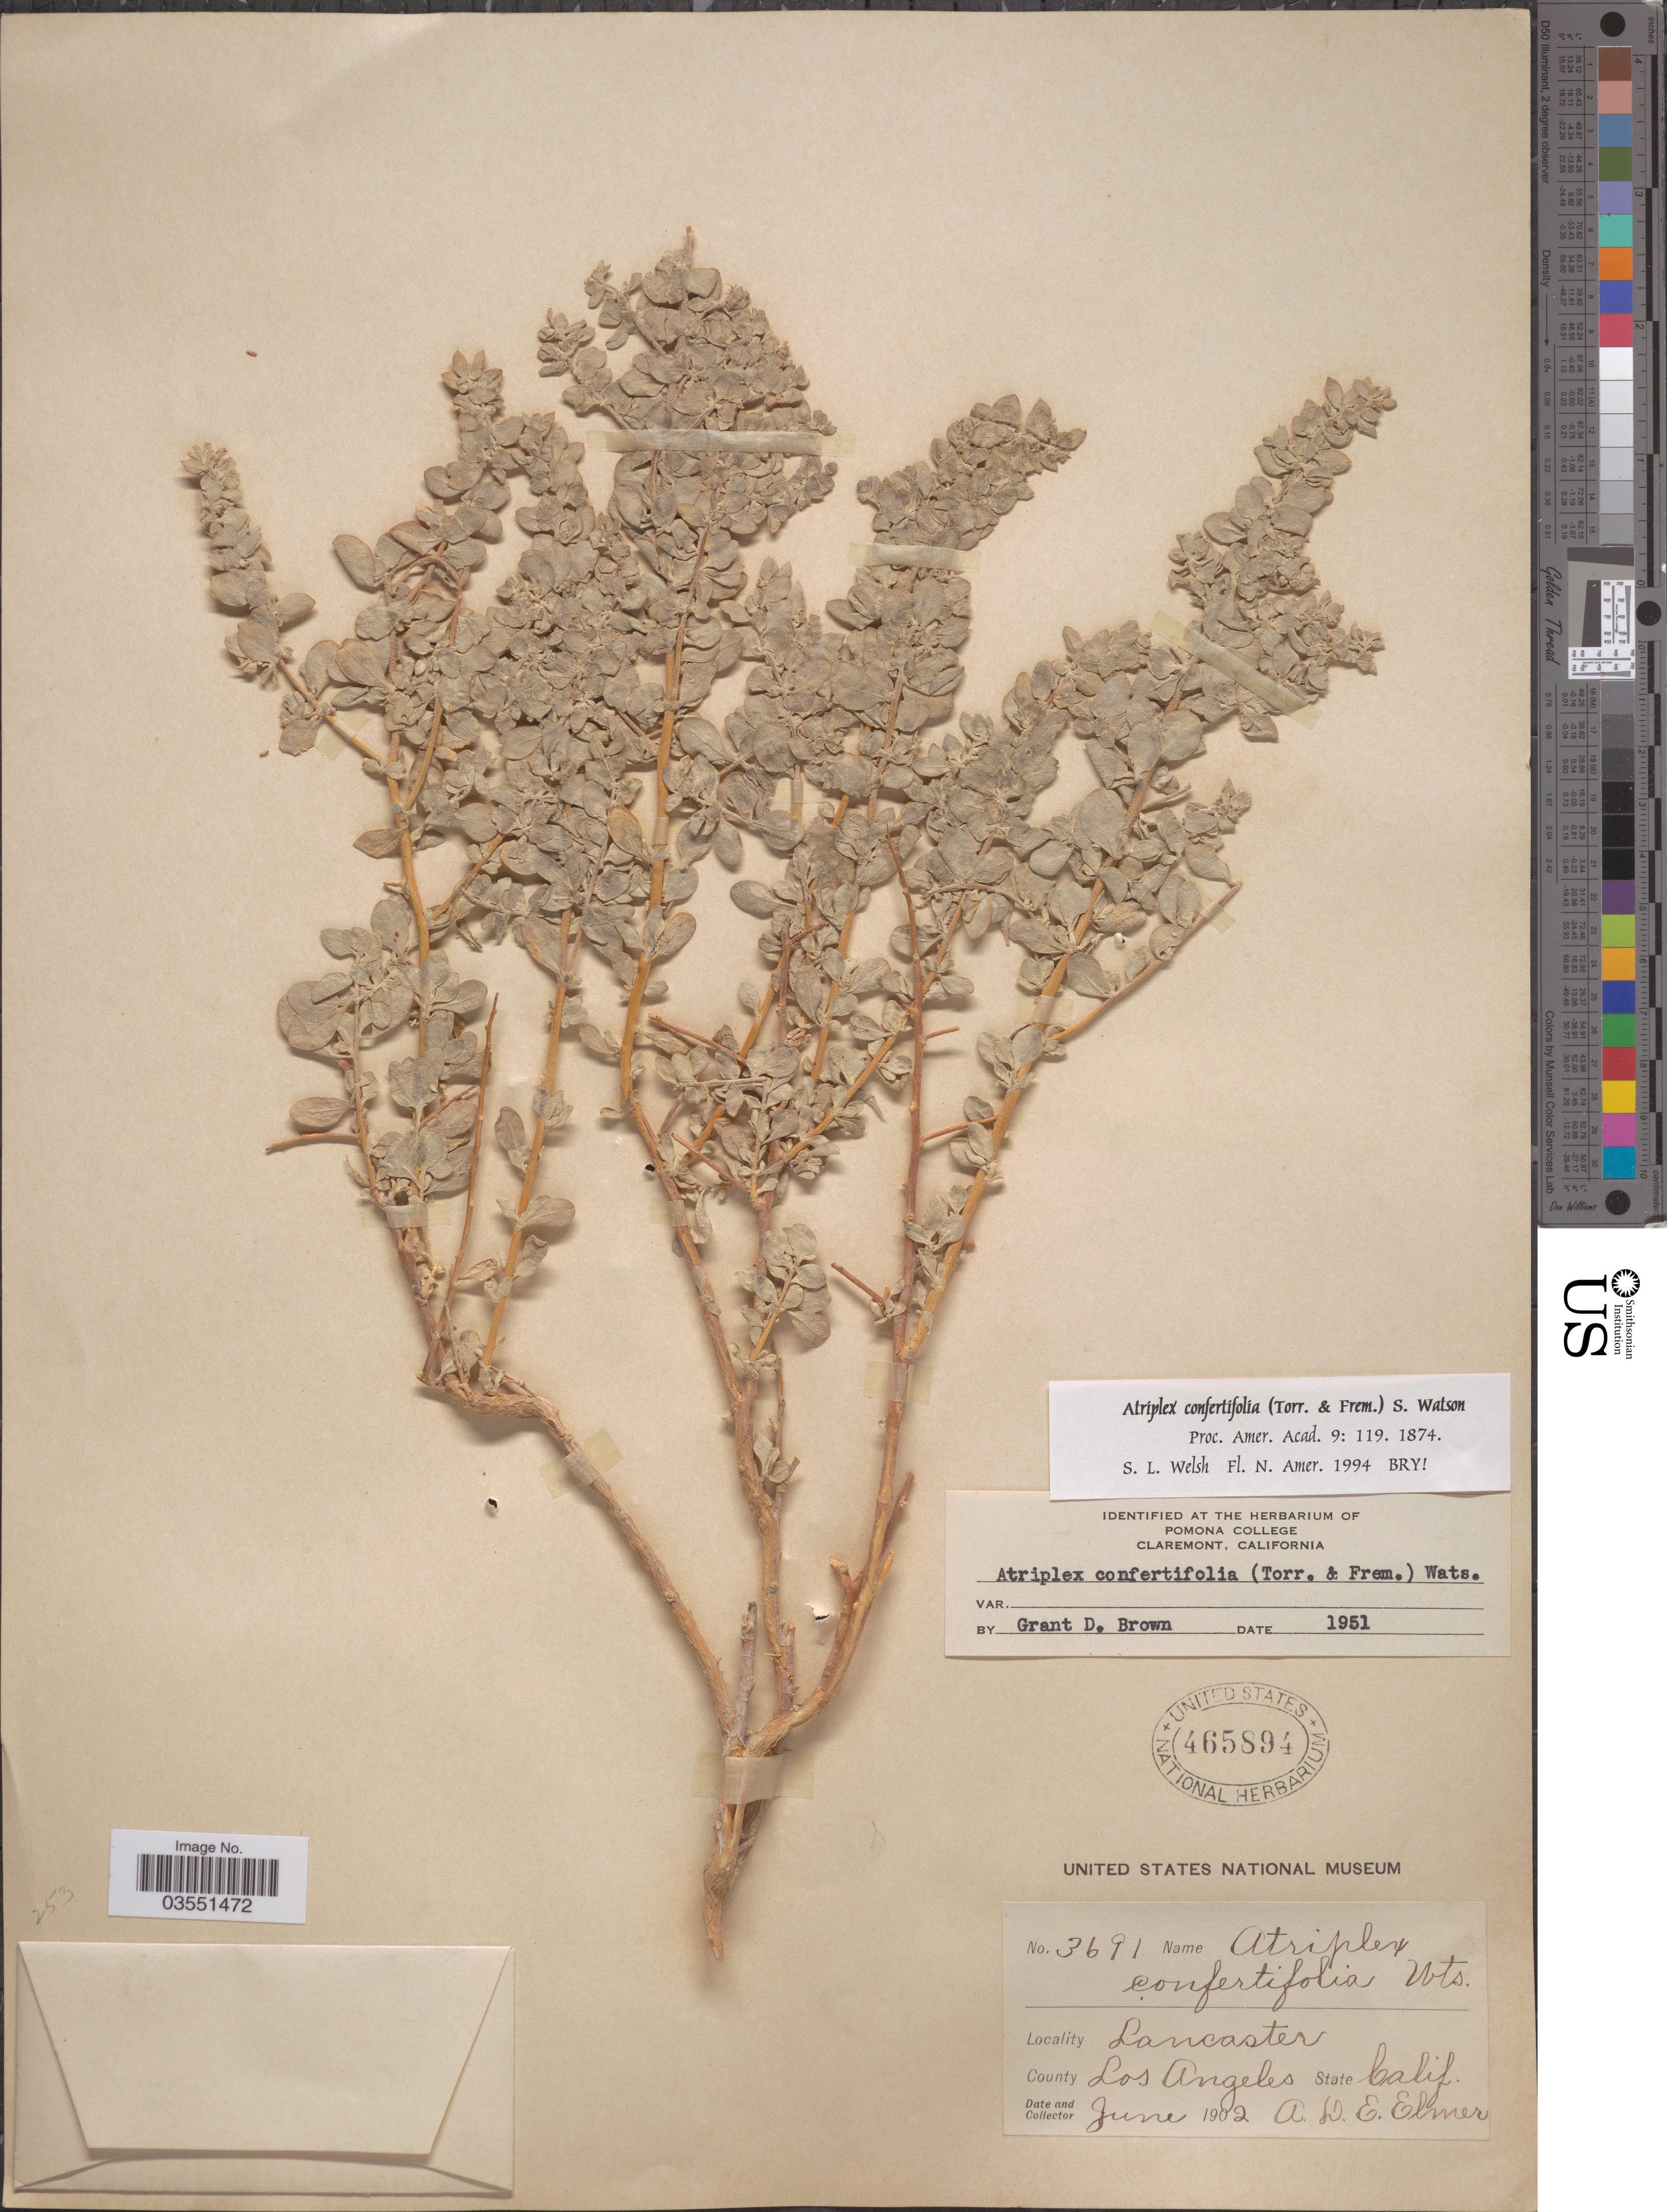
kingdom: Plantae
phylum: Tracheophyta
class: Magnoliopsida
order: Caryophyllales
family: Amaranthaceae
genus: Atriplex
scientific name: Atriplex confertifolia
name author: (Torr. & Frém.) S. Watson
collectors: A. D. E. Elmer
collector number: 3691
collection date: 1902-06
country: United States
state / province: California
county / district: Los Angeles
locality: Lancaster. County Los Angeles.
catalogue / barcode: US 465894